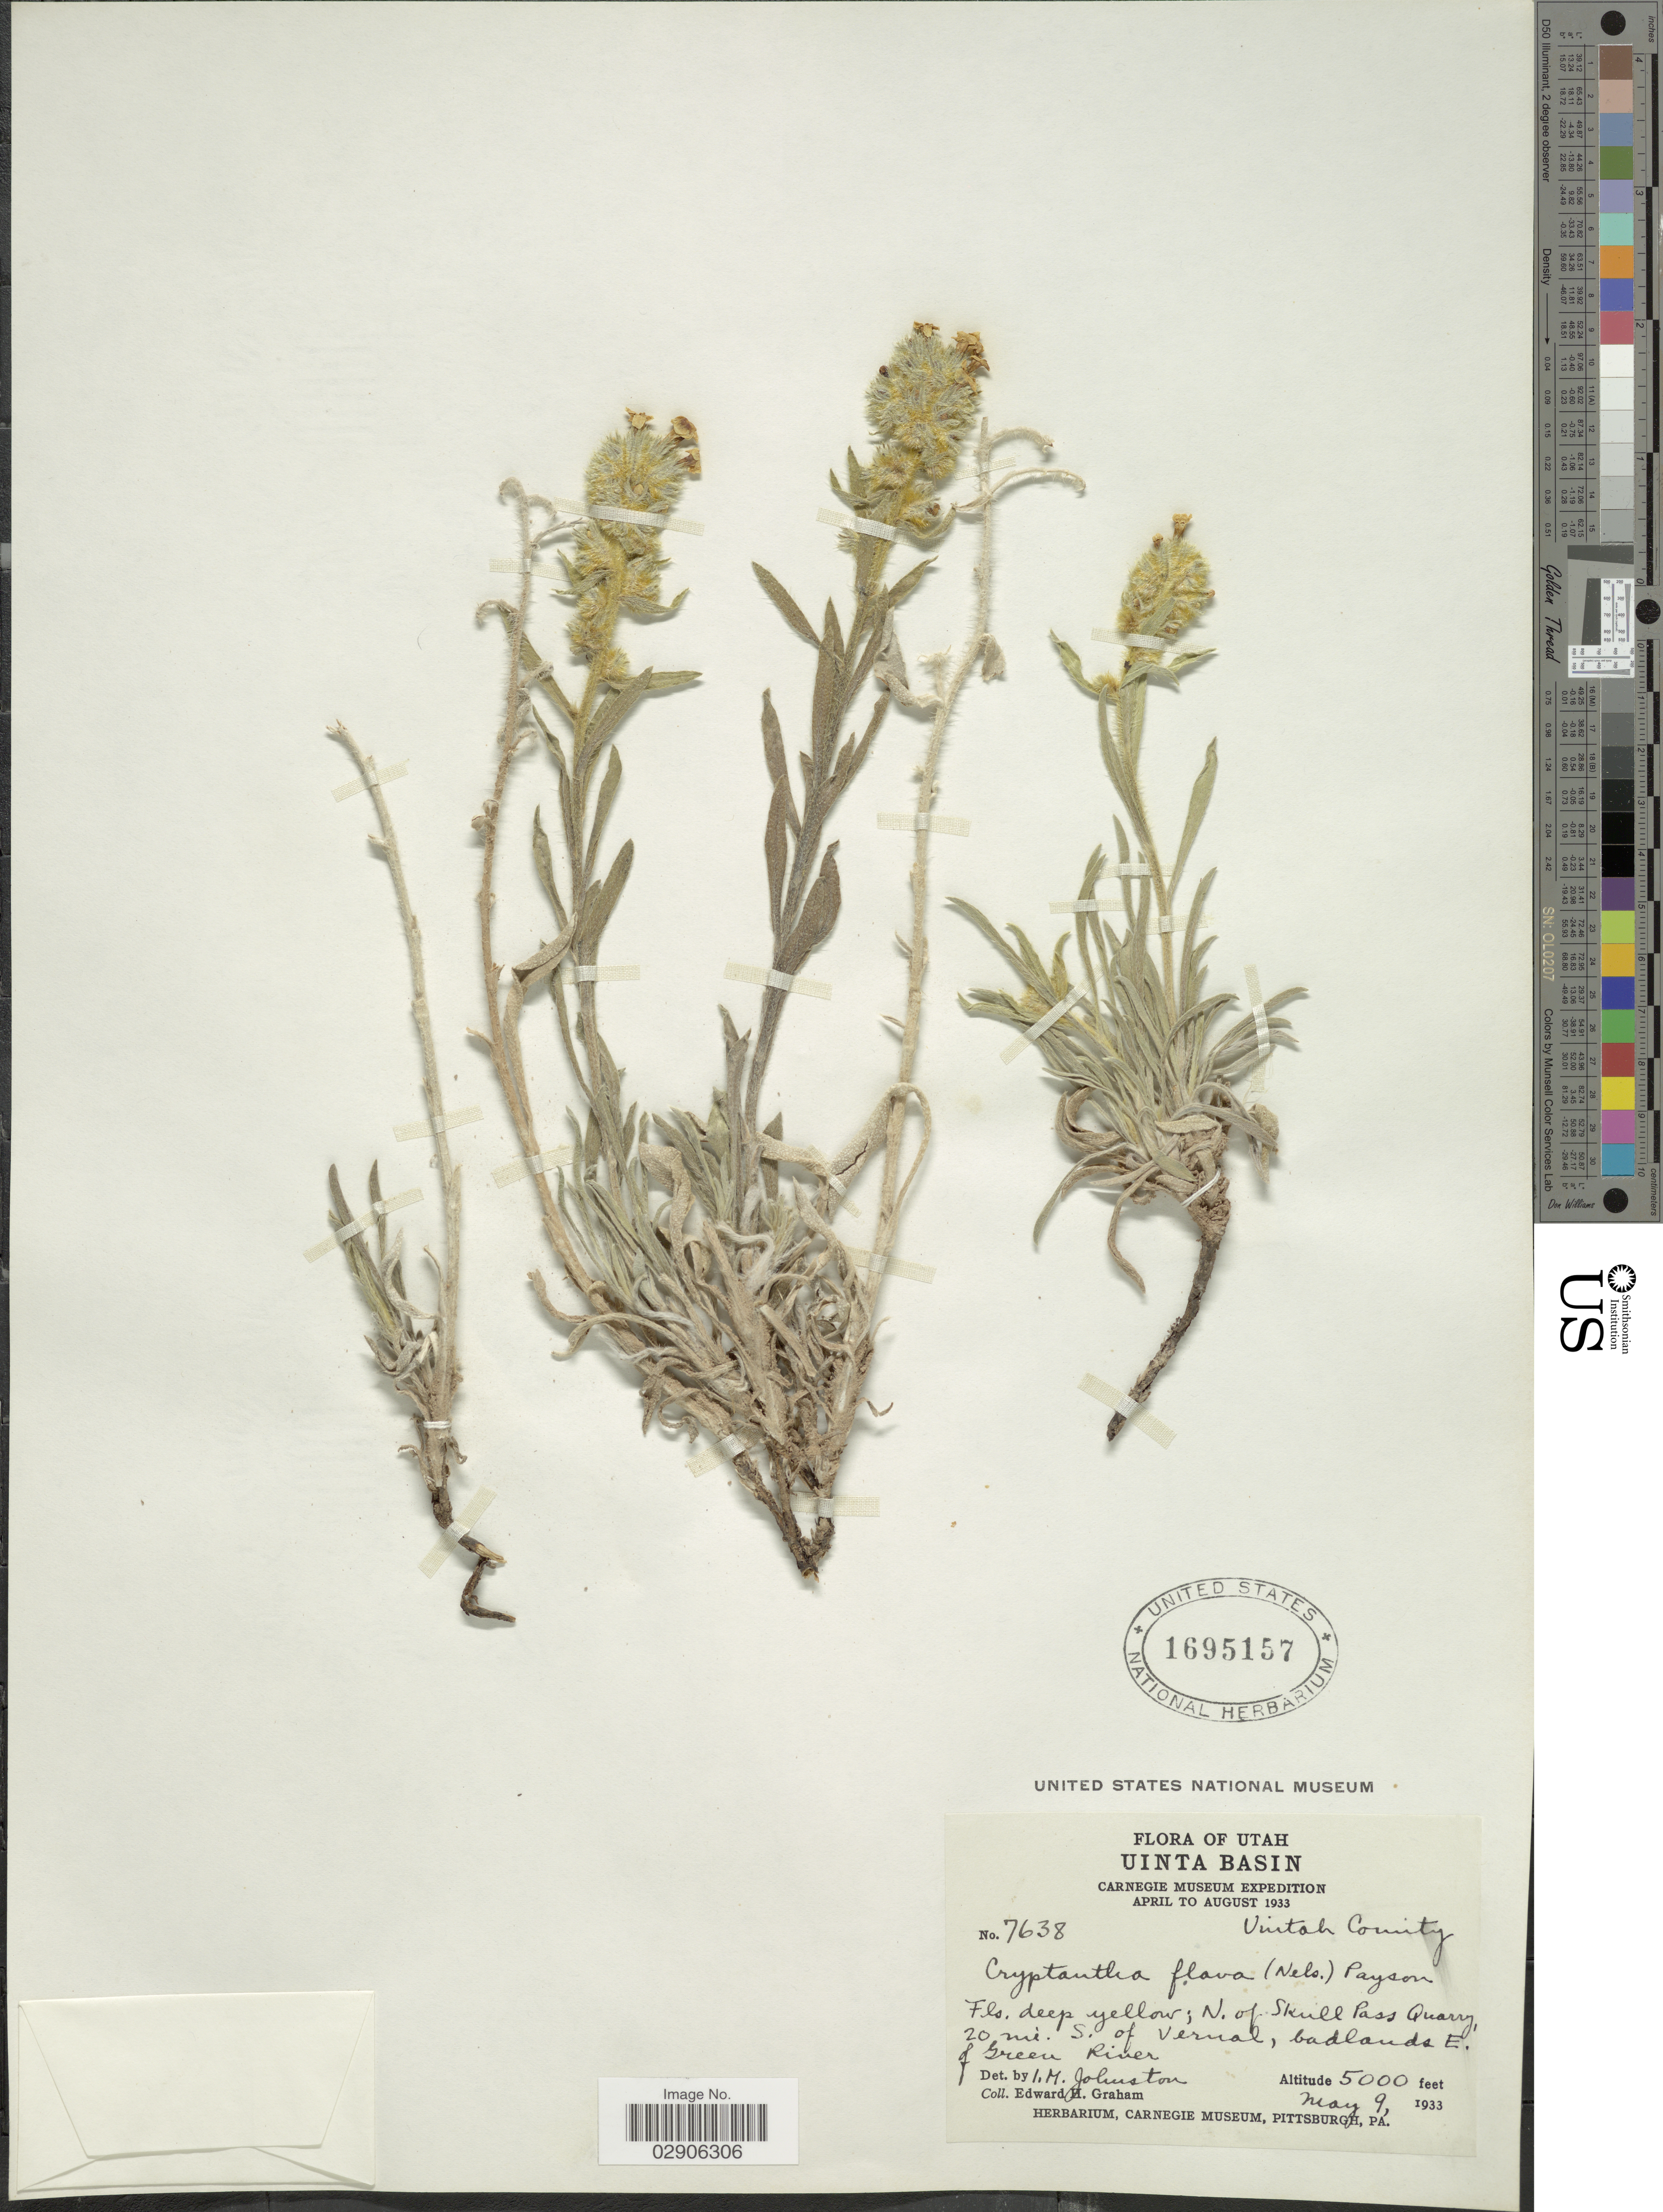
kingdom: Plantae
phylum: Tracheophyta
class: Magnoliopsida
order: Boraginales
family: Boraginaceae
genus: Cryptantha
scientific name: Cryptantha flava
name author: (A. Nelson) Payson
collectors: E. H. Graham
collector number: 7638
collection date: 1933-05-09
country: United States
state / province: Utah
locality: Uinta Basin, N. of Skull Pass Quarry, 20 mi. S. of Vernal, badlands E. Green River.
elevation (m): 1524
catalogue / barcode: US 1695157